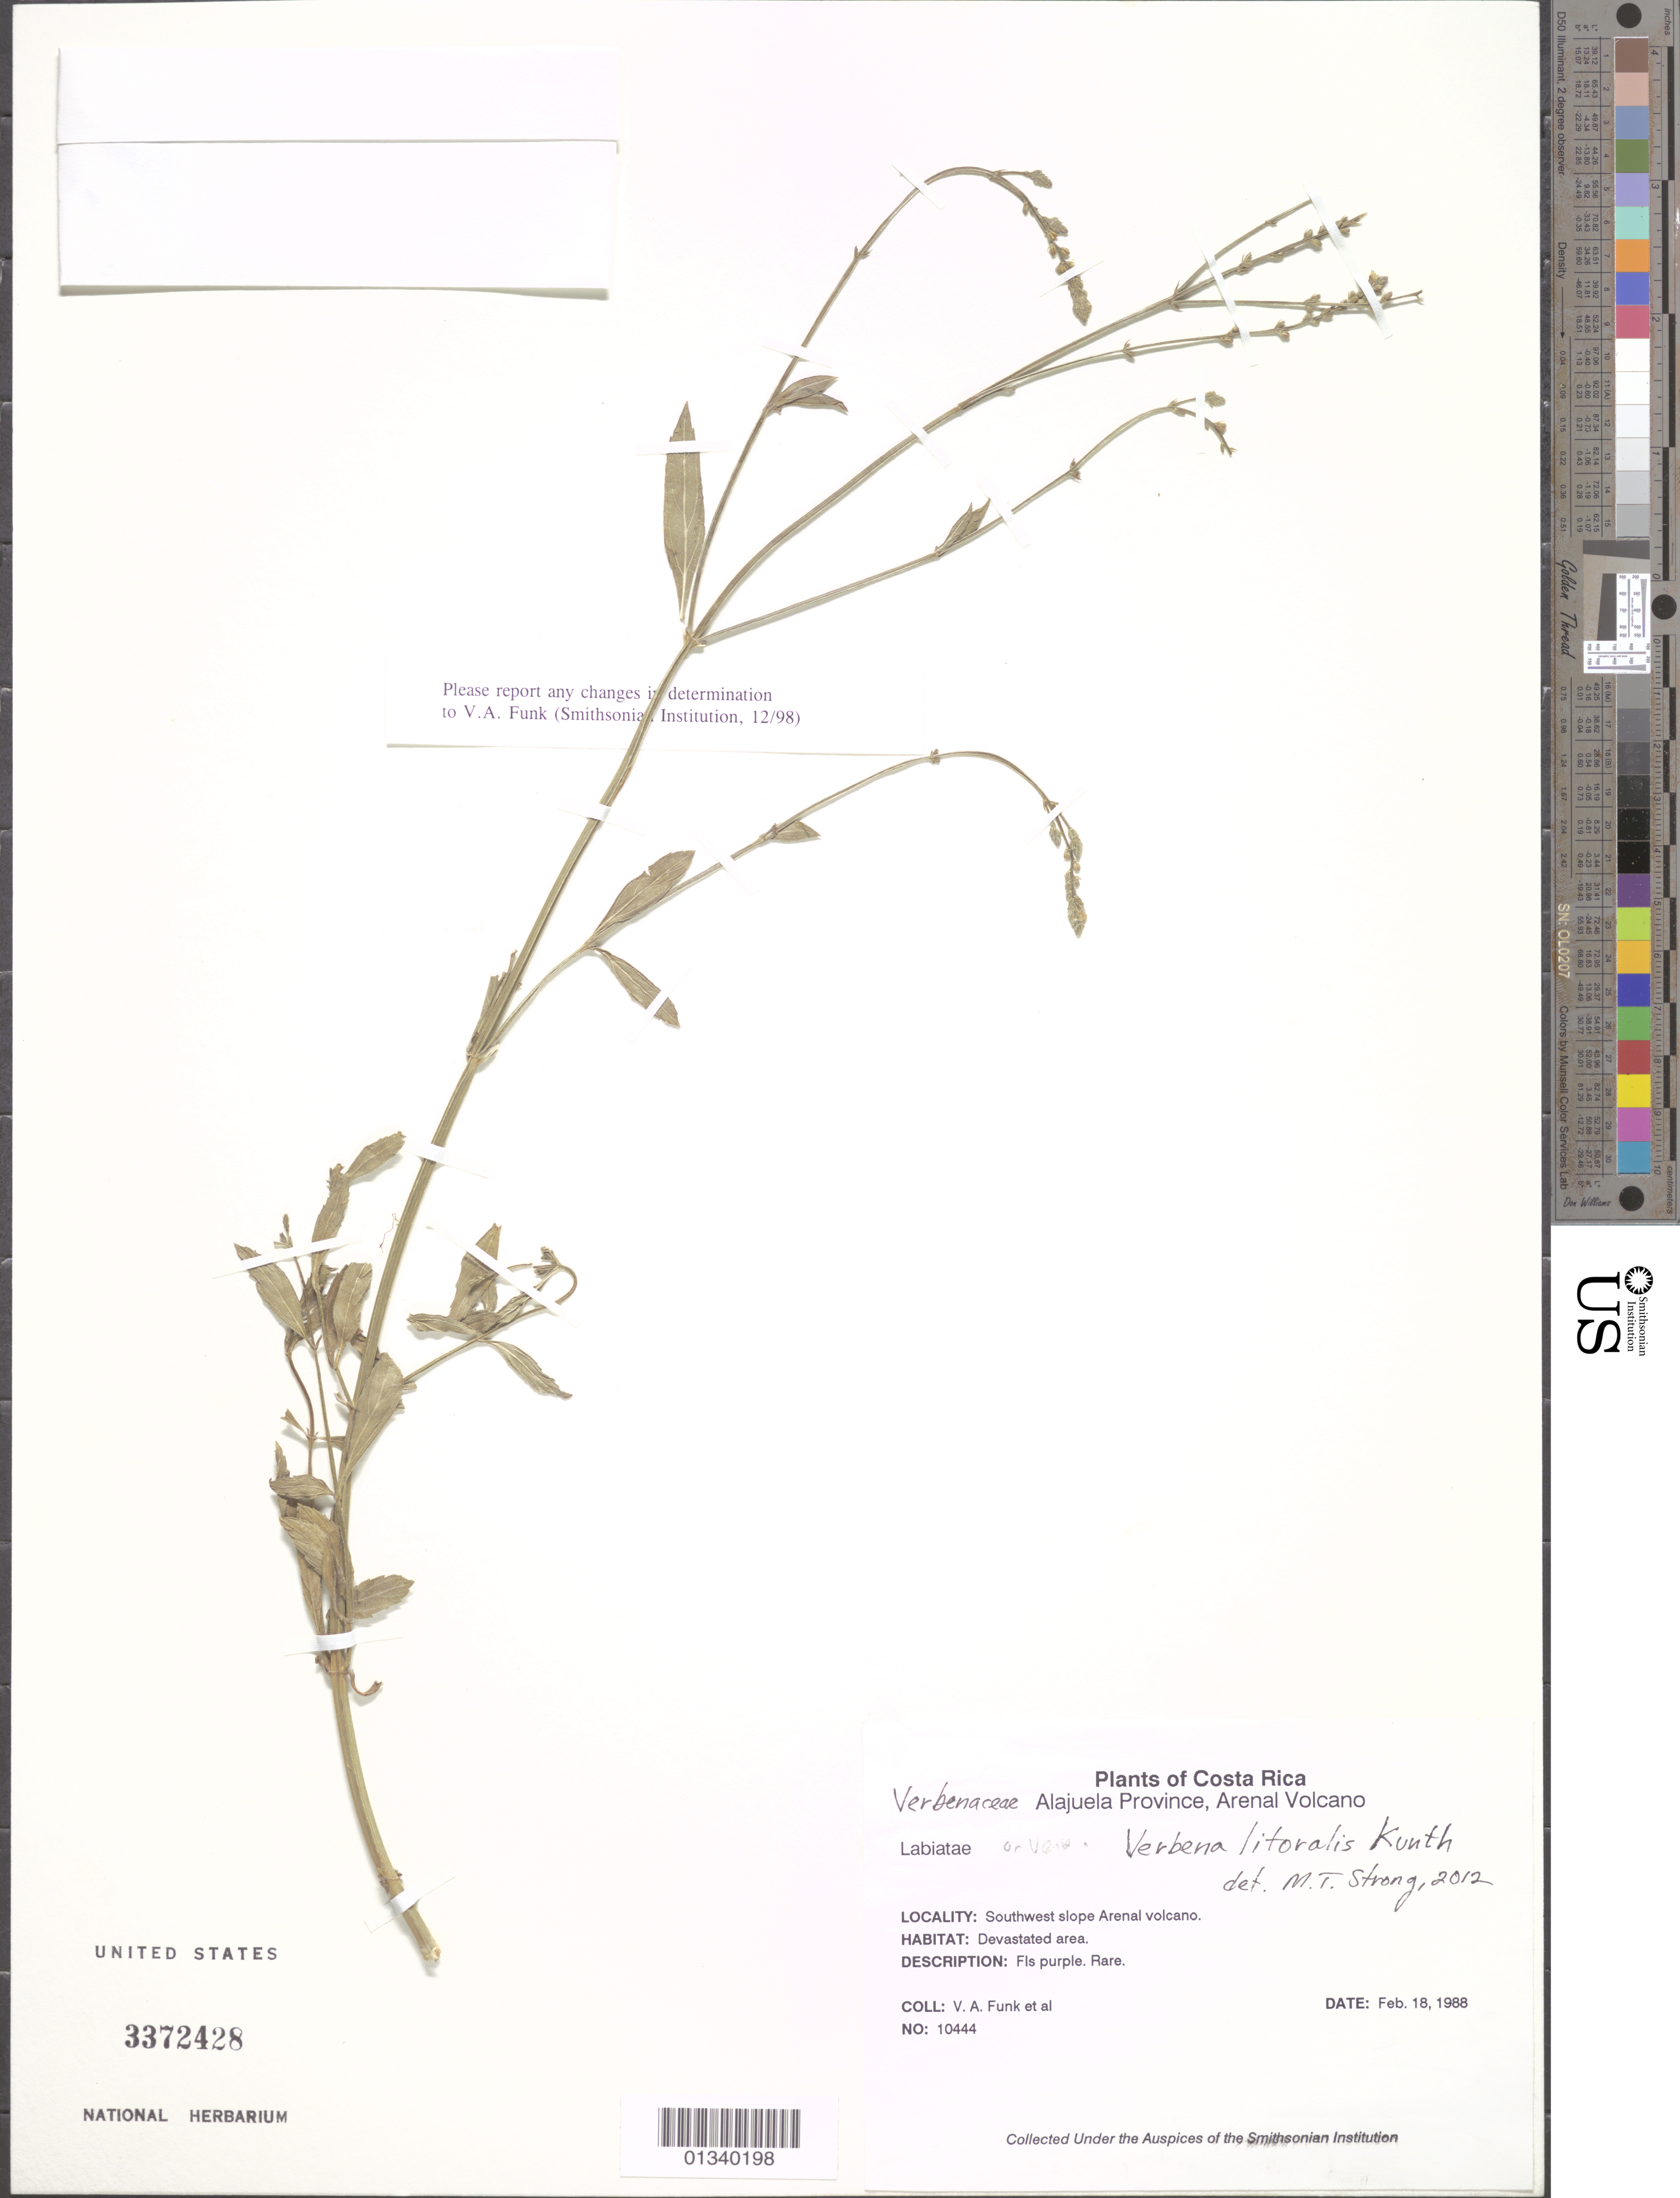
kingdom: Plantae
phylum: Tracheophyta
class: Magnoliopsida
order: Lamiales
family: Verbenaceae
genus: Verbena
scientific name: Verbena litoralis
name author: Kunth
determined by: Strong, Mark T., (BOT), Smithsonian Institution - National Museum of Natural History (UNITED STATES)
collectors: V. Funk & et al.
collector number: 10444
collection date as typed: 17 Feb 1988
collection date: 1988-02-17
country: Costa Rica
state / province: Alajuela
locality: Southwest slope Arenal volcano.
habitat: Devastated area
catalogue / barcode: US 3372428